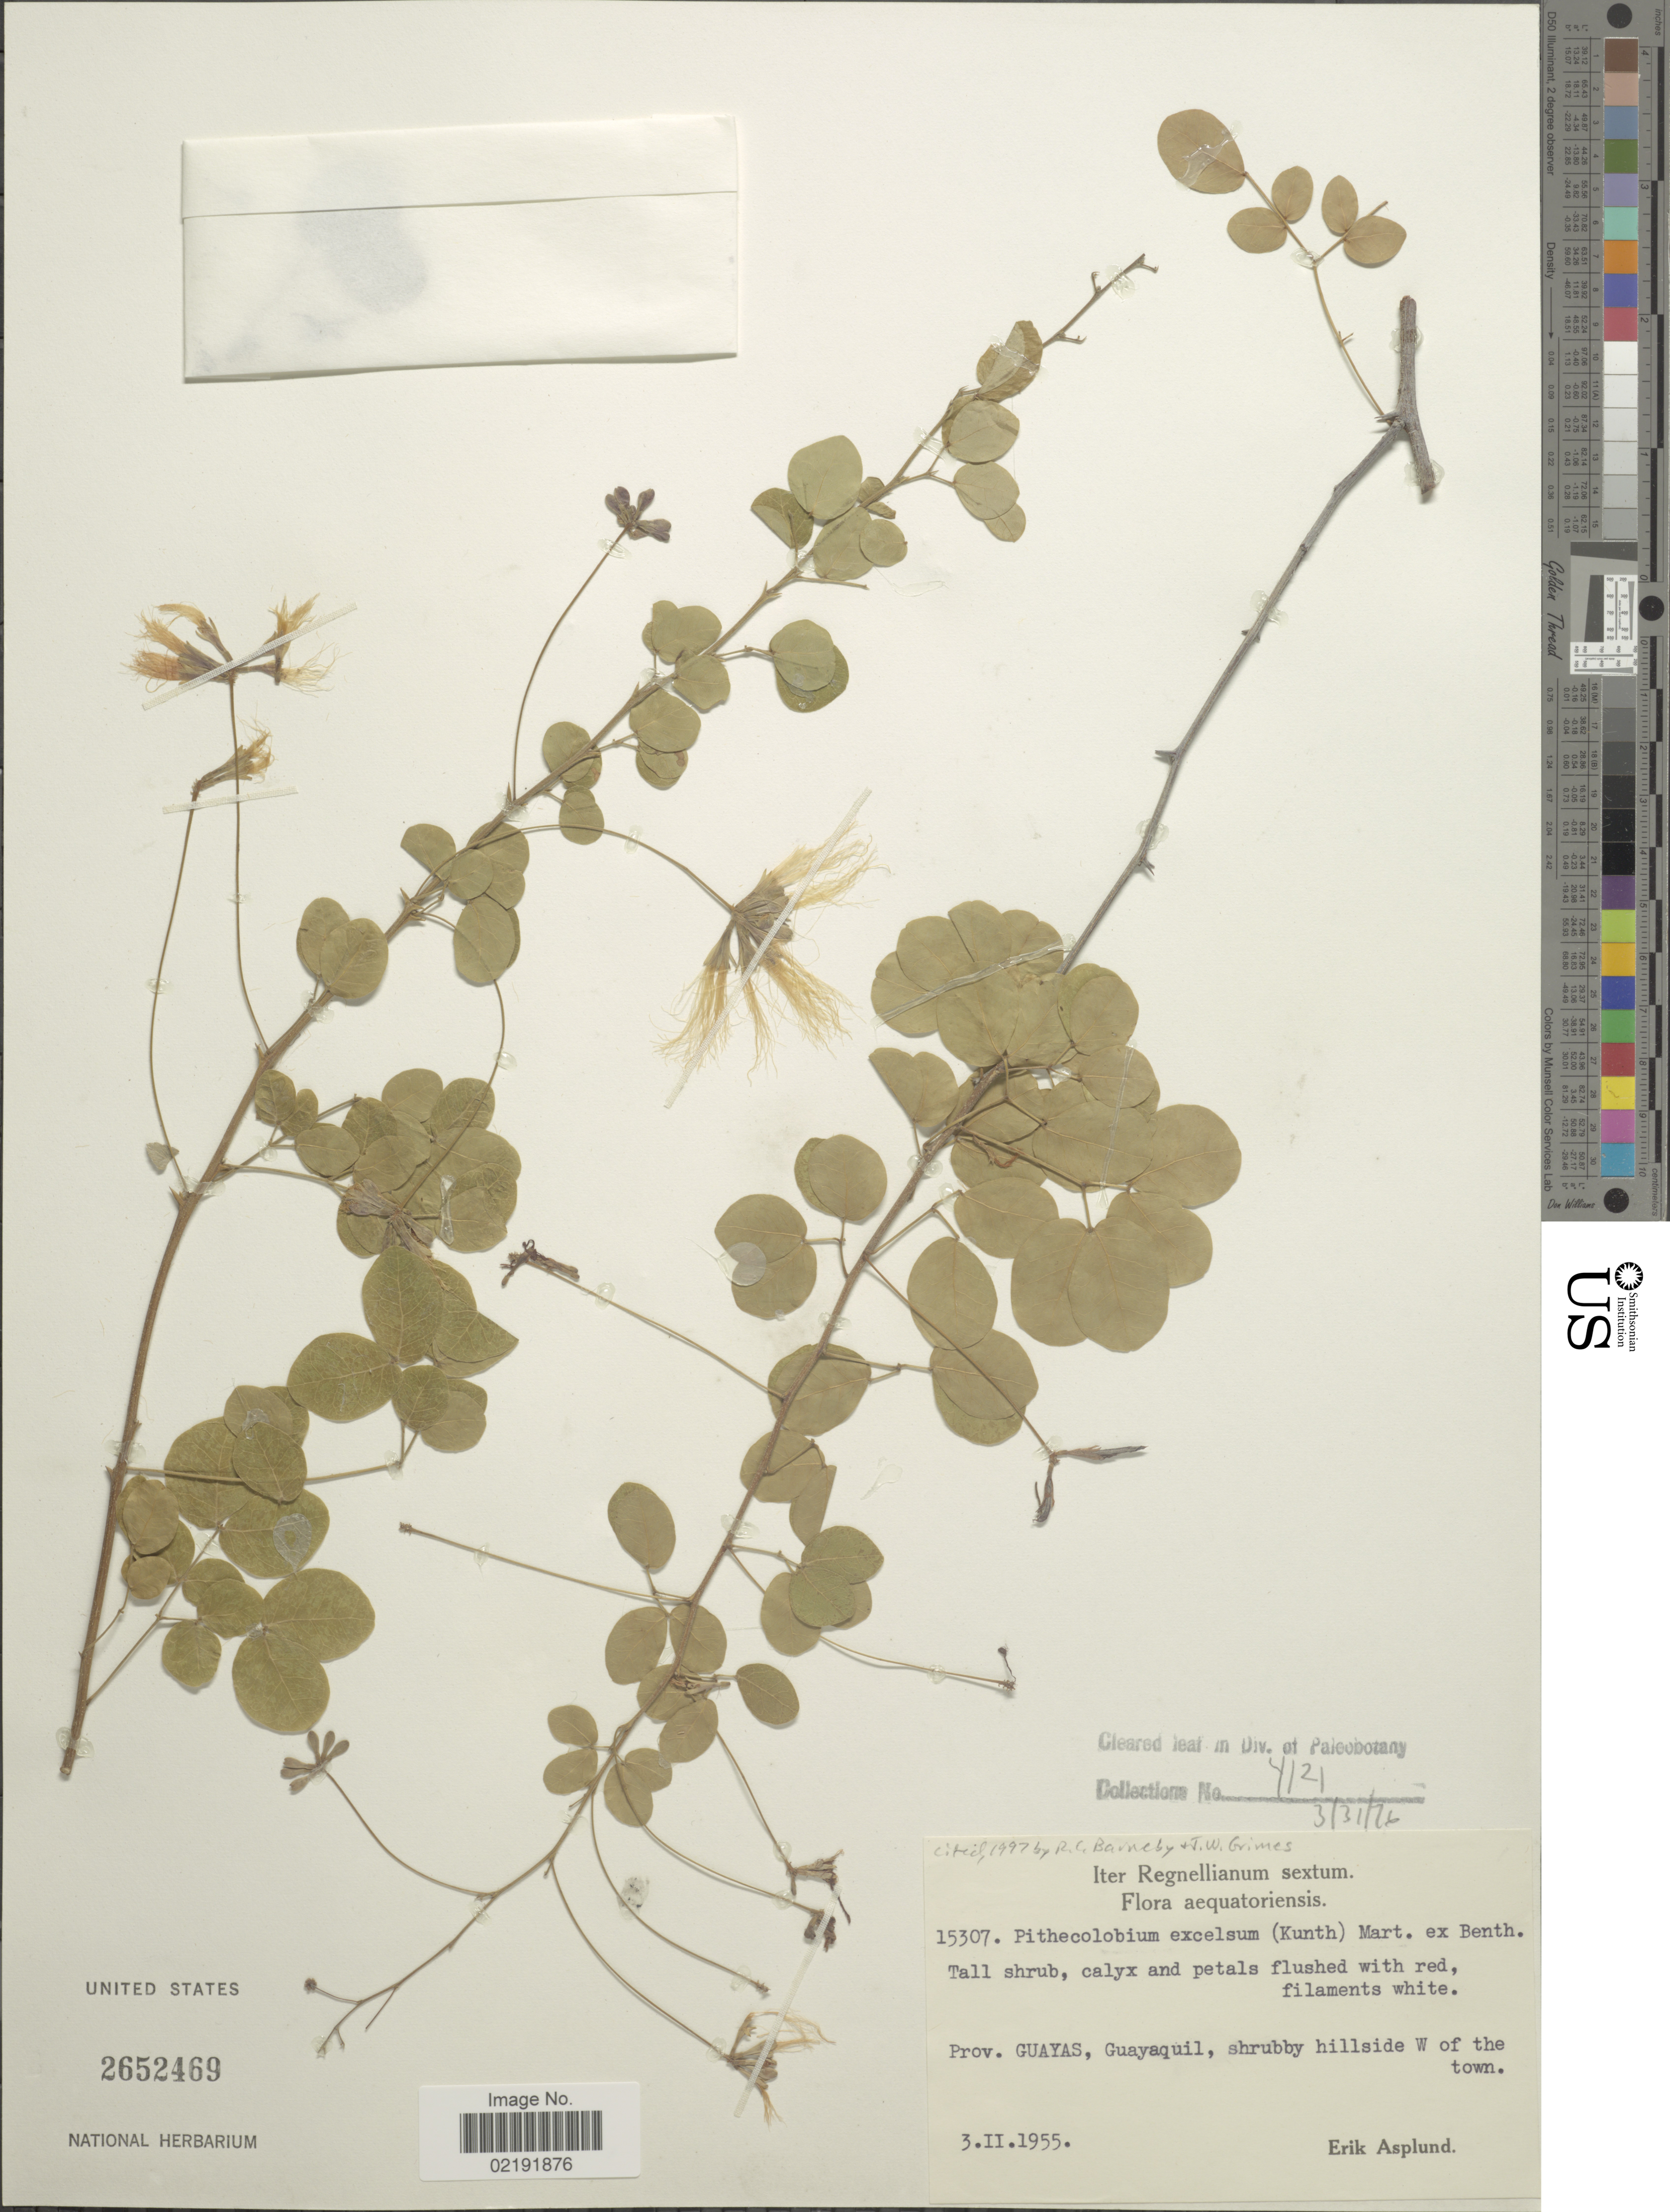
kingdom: Plantae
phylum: Tracheophyta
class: Magnoliopsida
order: Fabales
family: Fabaceae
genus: Pithecellobium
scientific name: Pithecellobium excelsum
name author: (Kunth) Mart.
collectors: E. Asplund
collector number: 15307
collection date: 1955-02-03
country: Ecuador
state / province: Guayas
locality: Prov. Guayas, Guayaquil, shrubby hillside W of the town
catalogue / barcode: US 2652469